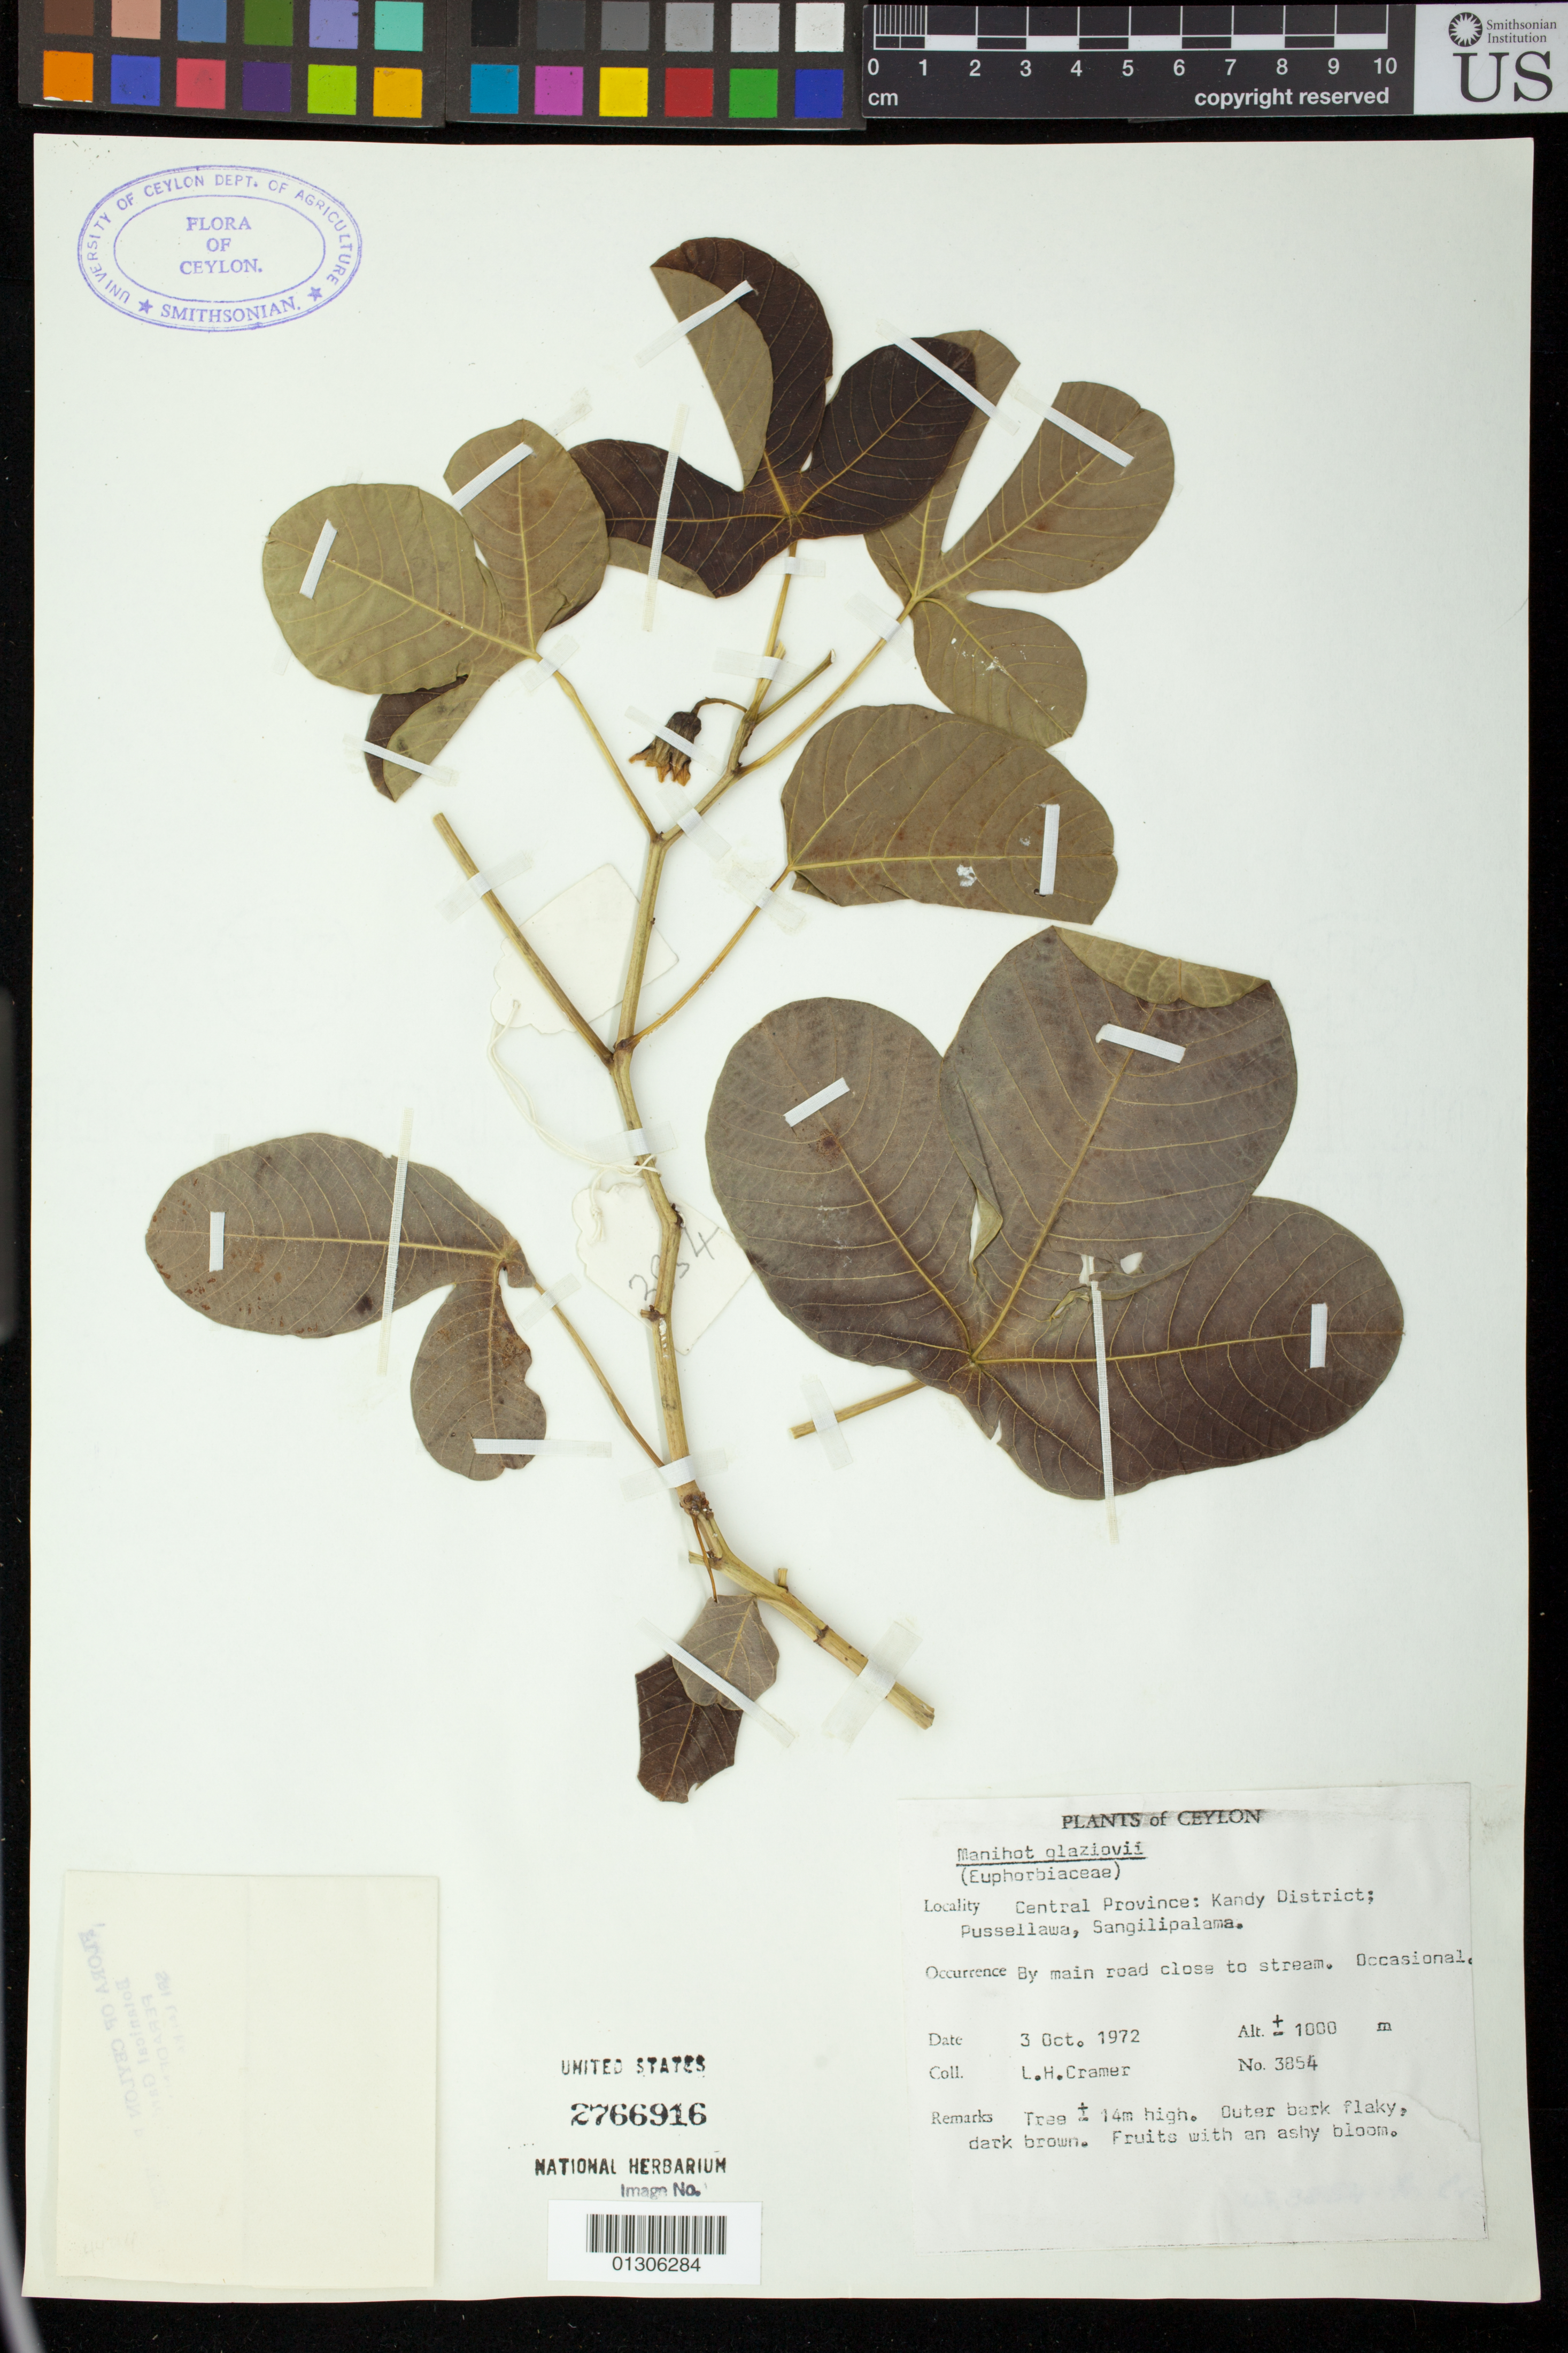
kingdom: Plantae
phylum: Tracheophyta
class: Magnoliopsida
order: Malpighiales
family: Euphorbiaceae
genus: Manihot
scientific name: Manihot glaziovii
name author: Müll. Arg.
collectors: L. H. Cramer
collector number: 3854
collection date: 1972-03-10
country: Sri Lanka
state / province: Central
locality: Kandy District; Pussellawa, Sangilipalama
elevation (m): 1000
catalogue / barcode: US 2766916